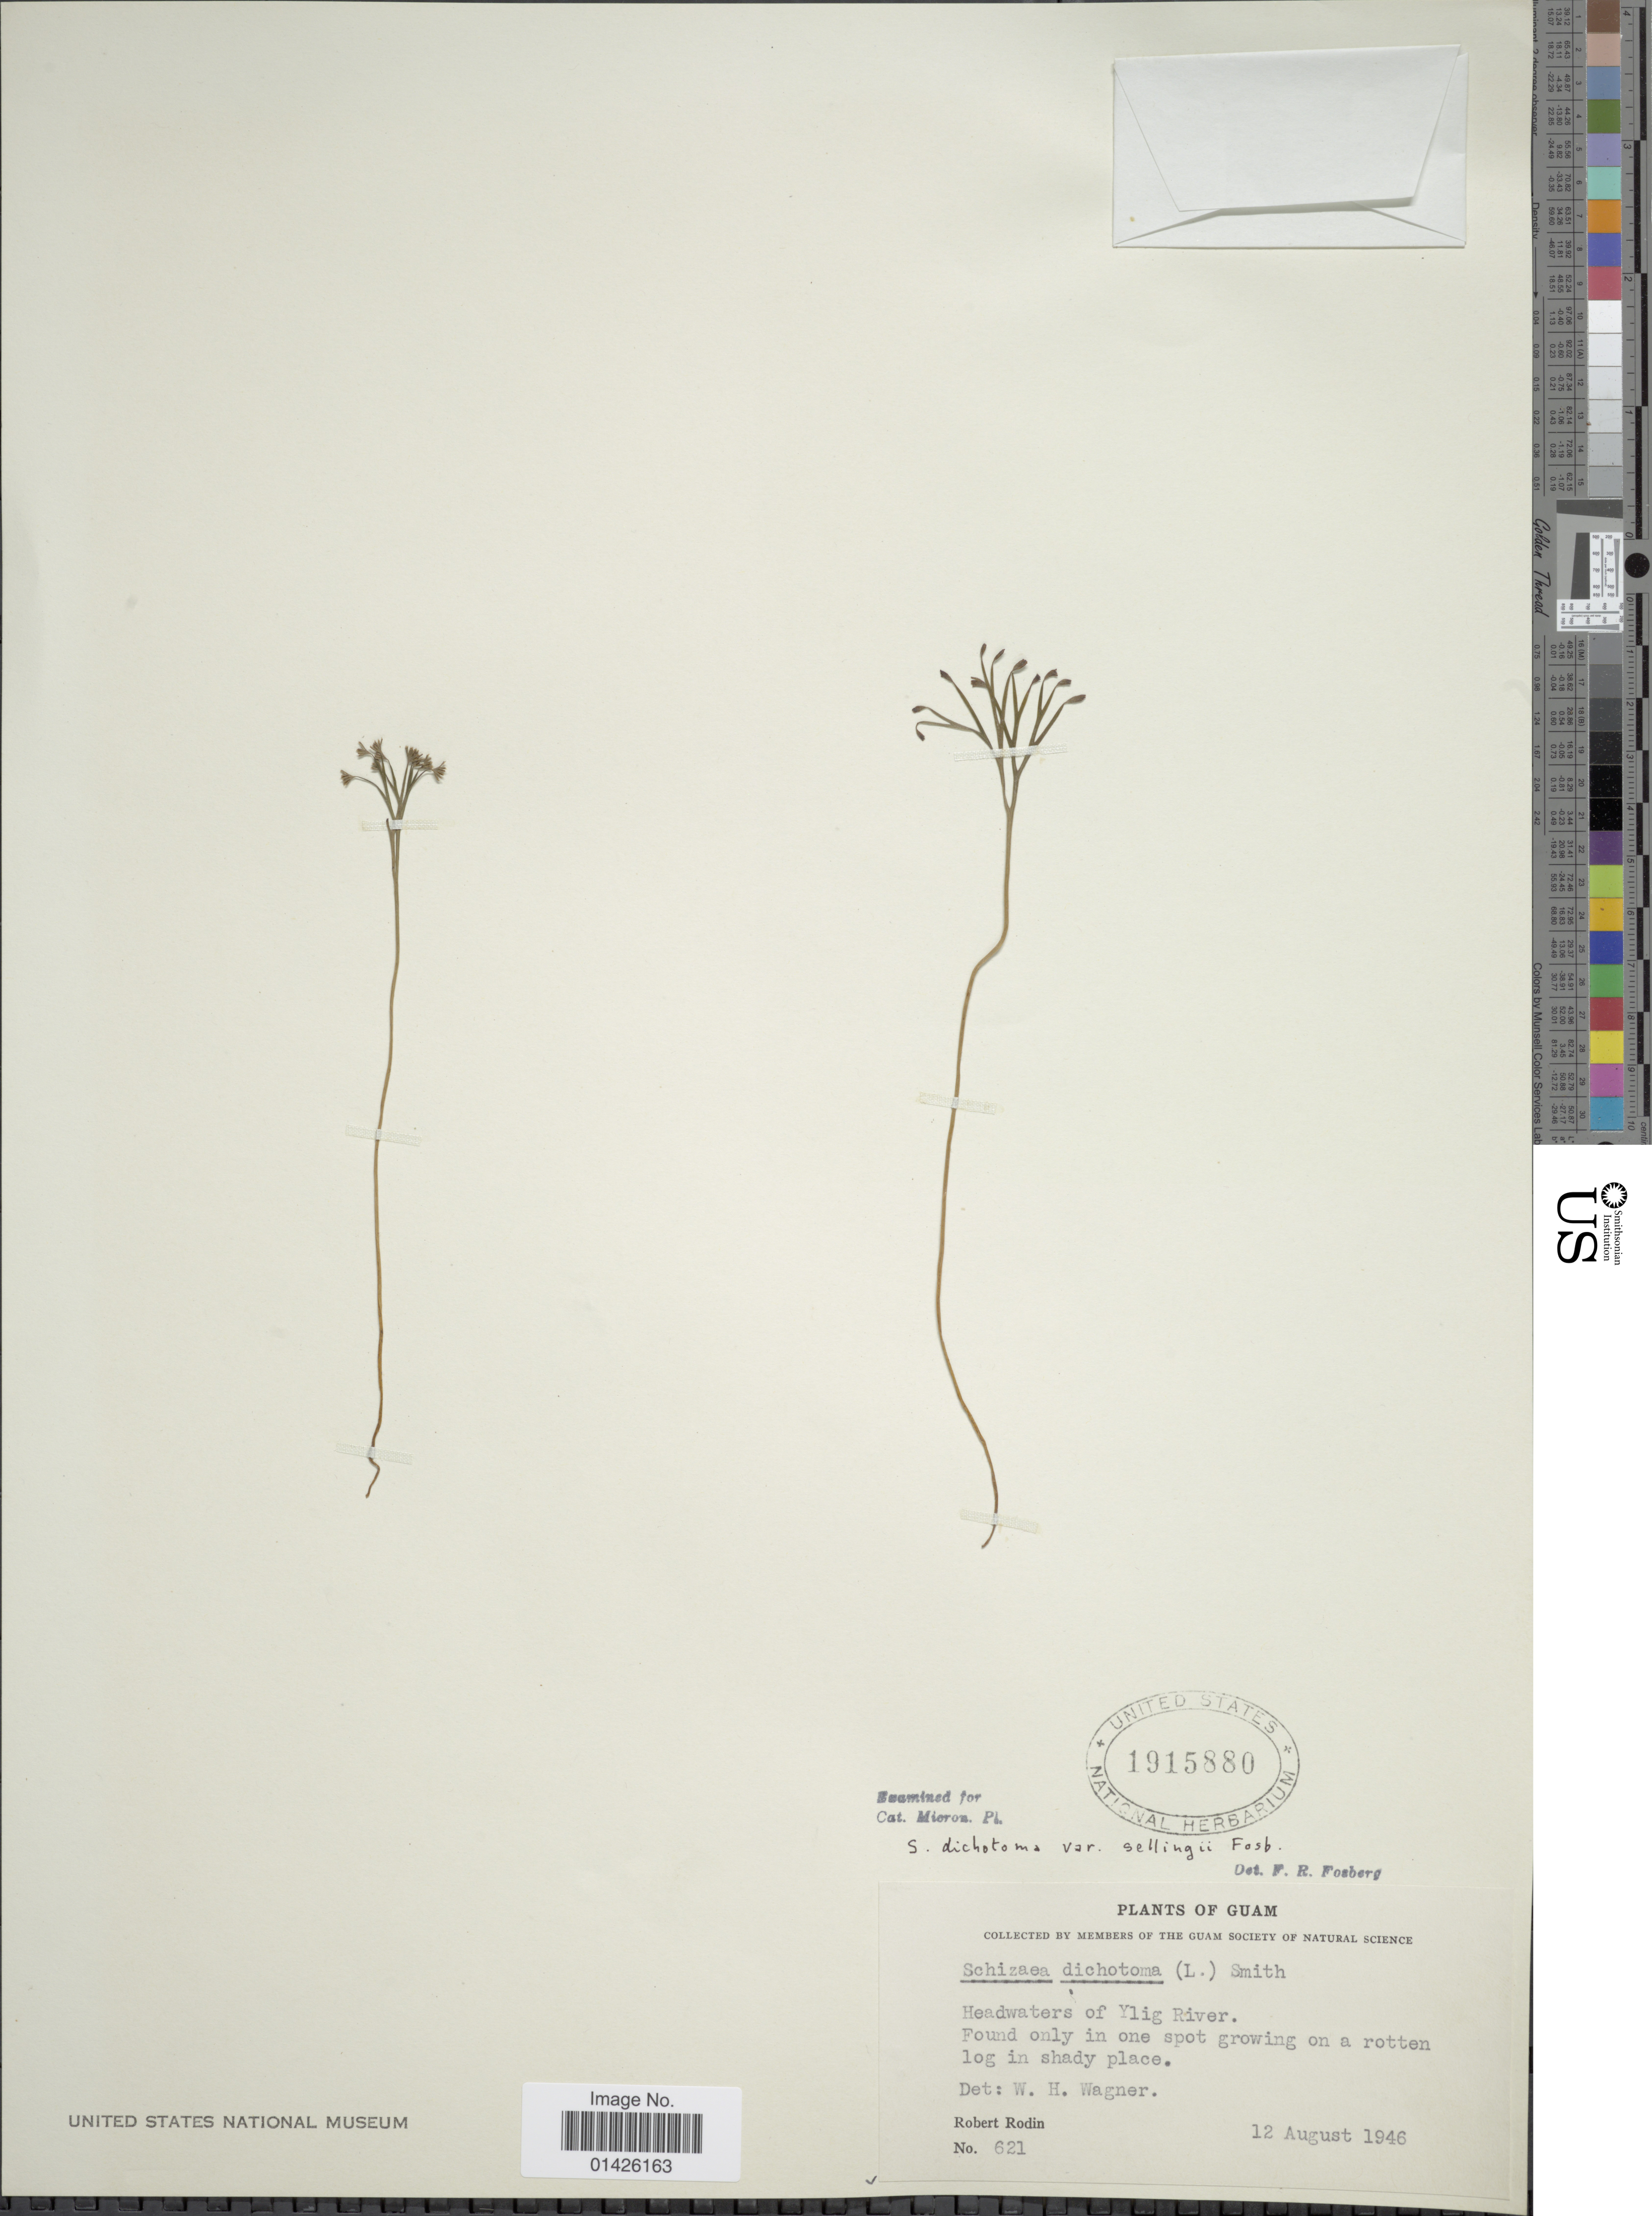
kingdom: Plantae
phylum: Tracheophyta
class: Polypodiopsida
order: Schizaeales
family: Schizaeaceae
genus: Schizaea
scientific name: Schizaea dichotoma var. sellingii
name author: Fosberg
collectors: R. Rodin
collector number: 621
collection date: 1946-08-12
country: Guam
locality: Headwaters of Ylig River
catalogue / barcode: US 1915880